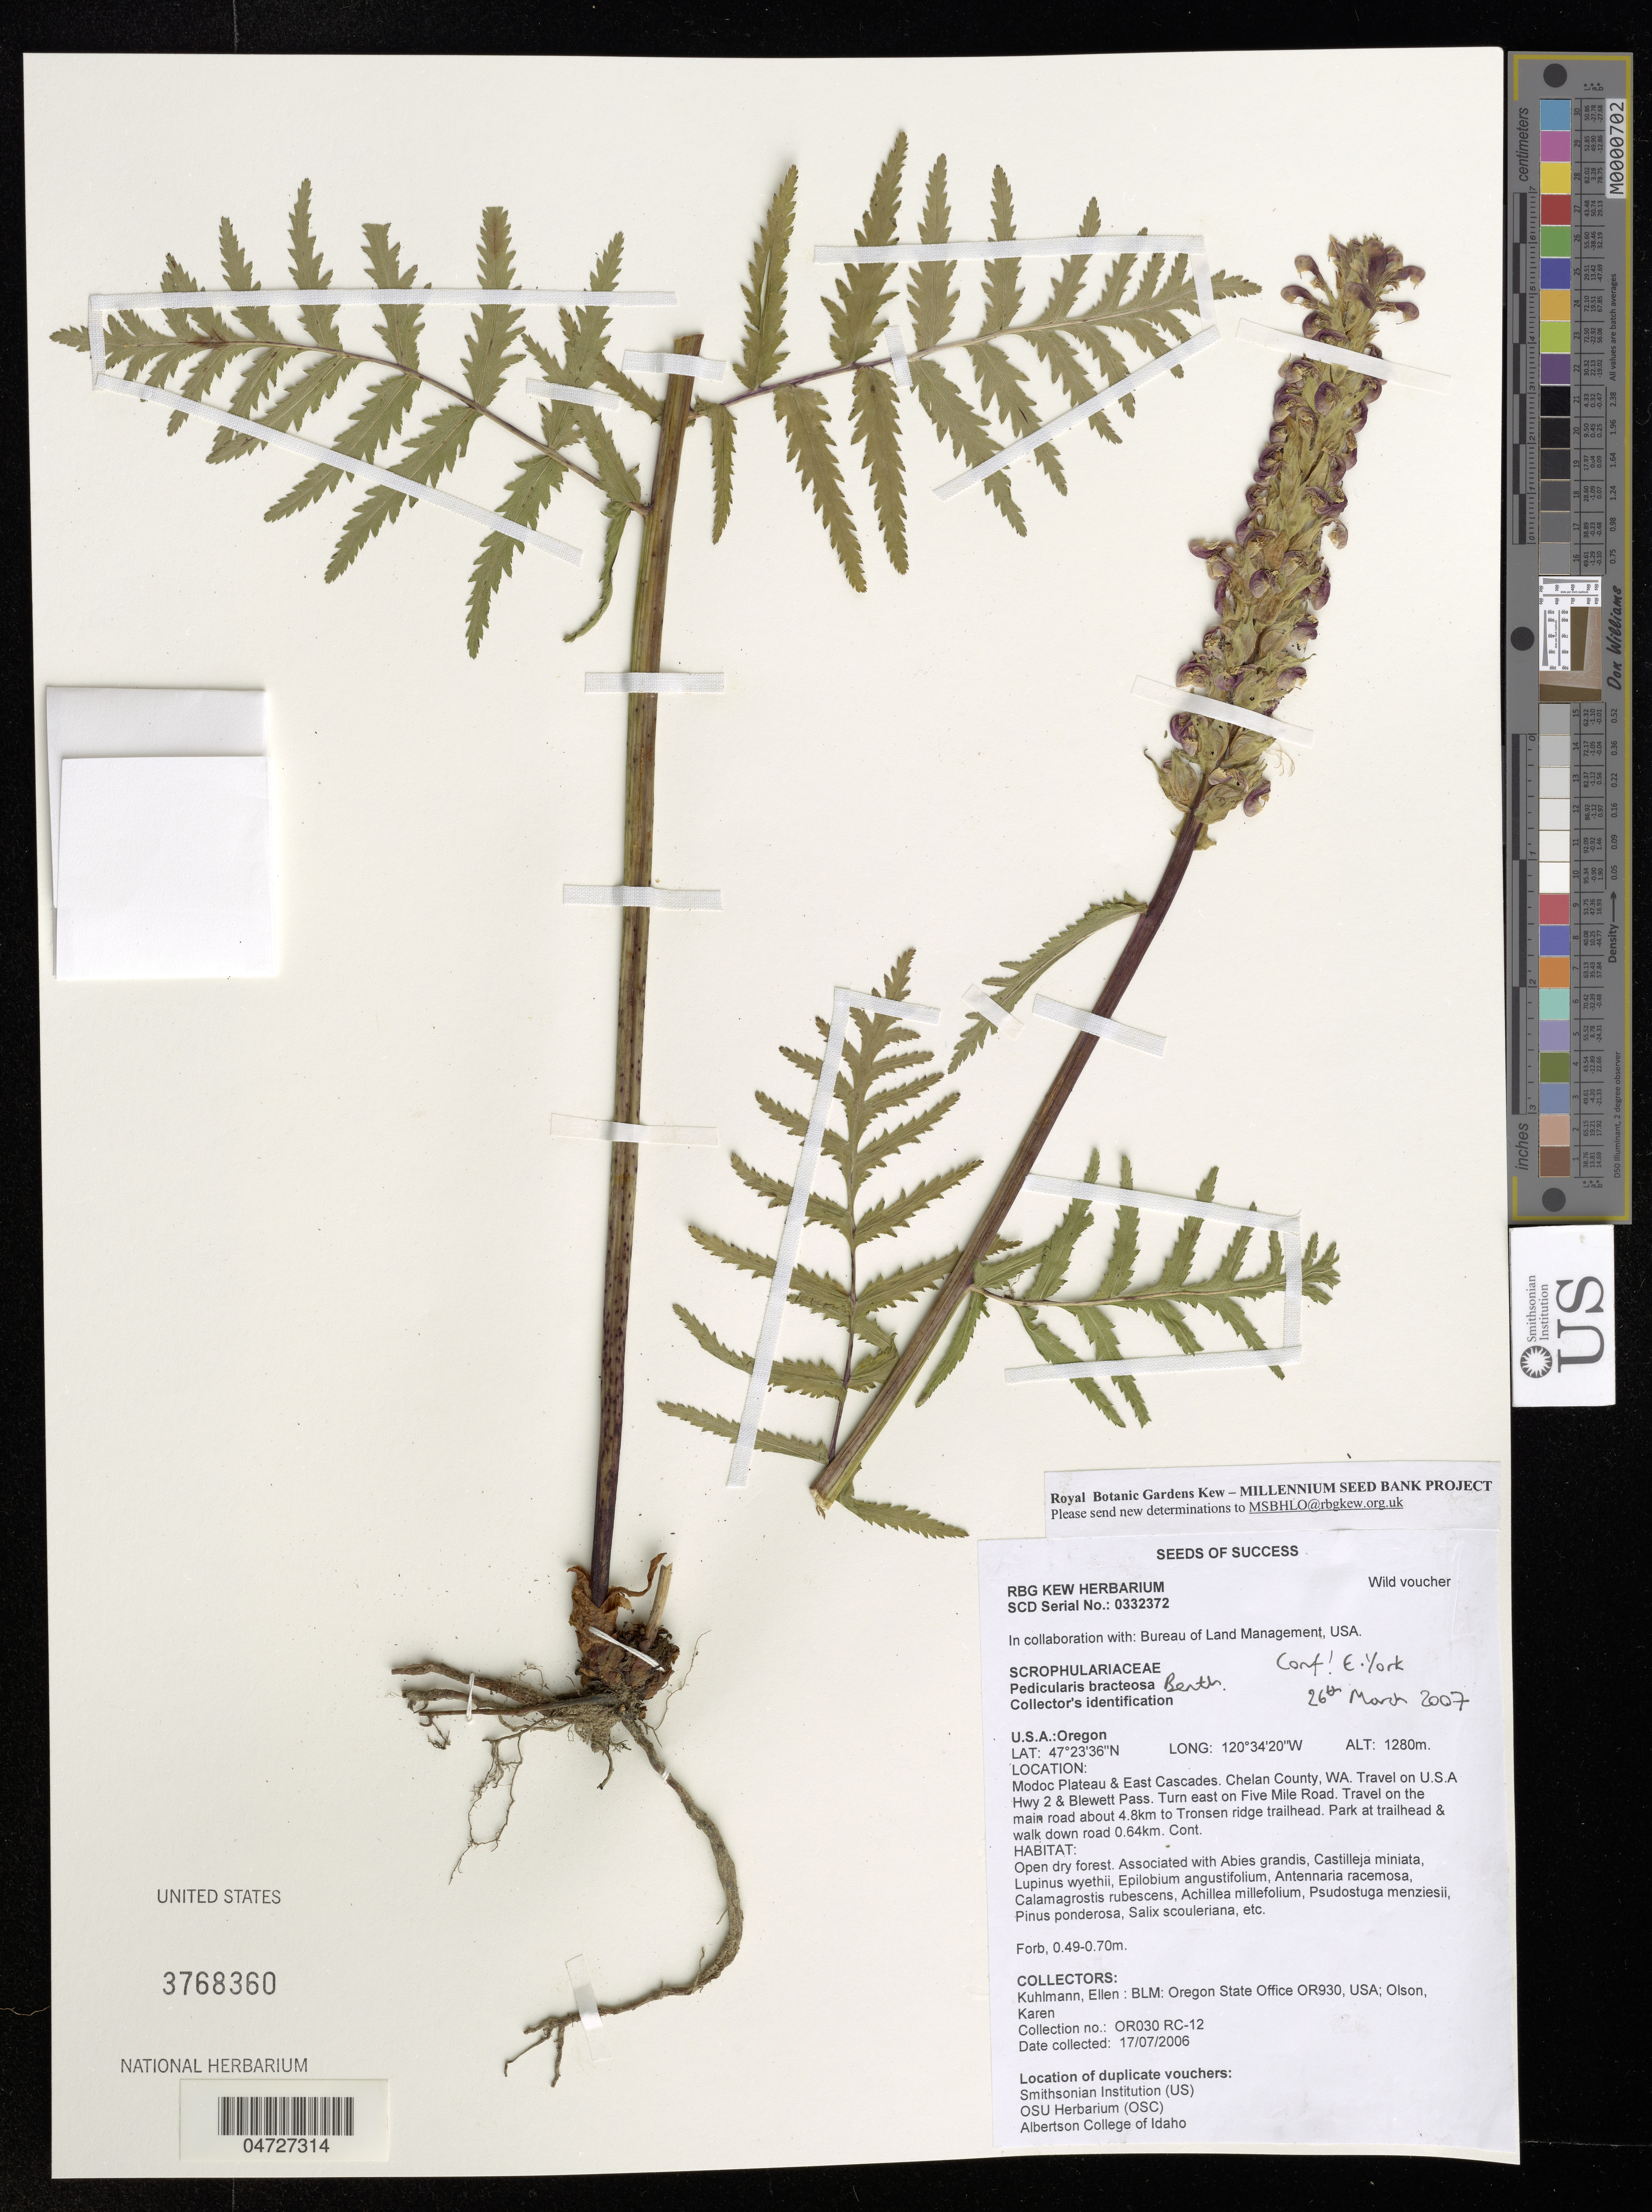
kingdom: Plantae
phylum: Tracheophyta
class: Magnoliopsida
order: Lamiales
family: Orobanchaceae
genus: Pedicularis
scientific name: Pedicularis bracteosa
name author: Benth.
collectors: E. Kuhlmann & K. Olson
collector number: OR030 RC-12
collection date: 2006-07-17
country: United States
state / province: Oregon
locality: Modoc Plateau & East Cascades. Chelan County, WA. Travel on U.S.A Hwy 2 & Blewett Pass. Turn east on Five Mile Road. Trave; on the main road about 4.8km to Tronsen ridge trailhead. Park at trailhead & walk down road 0.64km. Cont.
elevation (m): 1280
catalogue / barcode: US 3768360